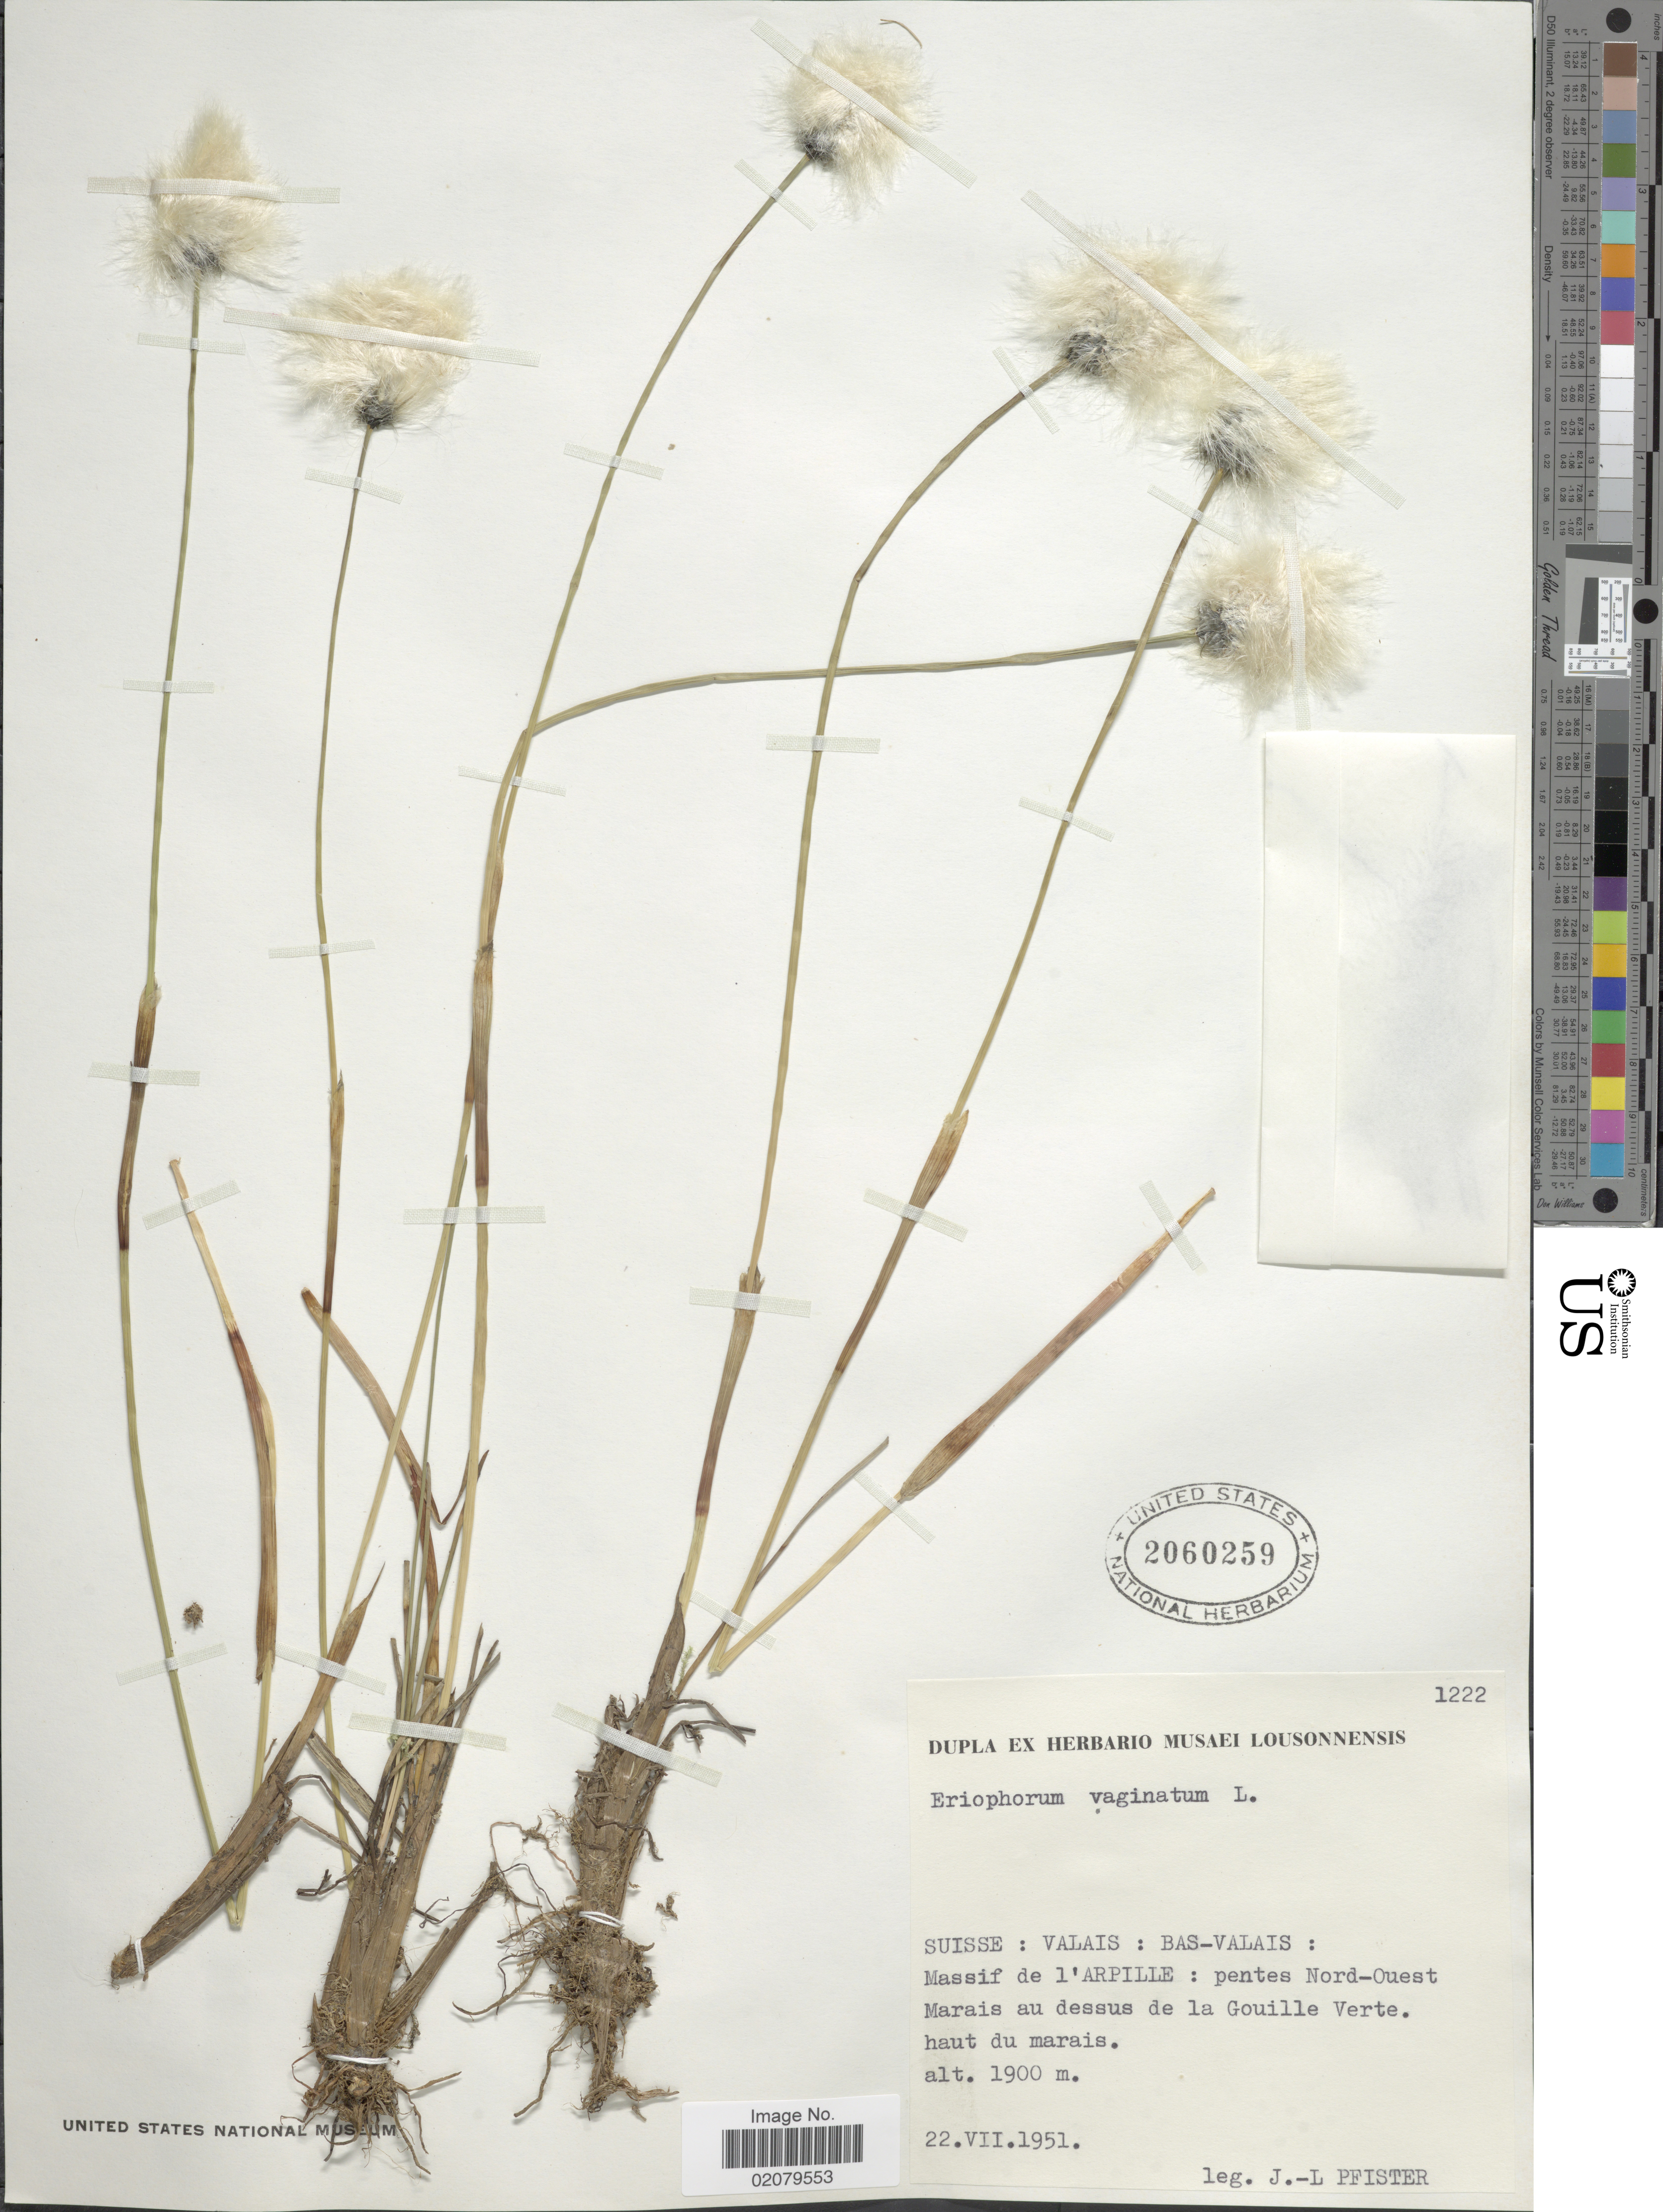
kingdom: Plantae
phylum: Tracheophyta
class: Liliopsida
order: Poales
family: Cyperaceae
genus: Eriophorum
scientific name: Eriophorum vaginatum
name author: L.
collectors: J. Pfister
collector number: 1222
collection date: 1951-07-22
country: Switzerland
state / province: Valais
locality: Suisse: Valais: Bas-Valais: Massif de l'Arpille: pentes Nord-Ouest Marais au dessus de la Gouille Verte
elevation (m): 1900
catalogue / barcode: US 2060259